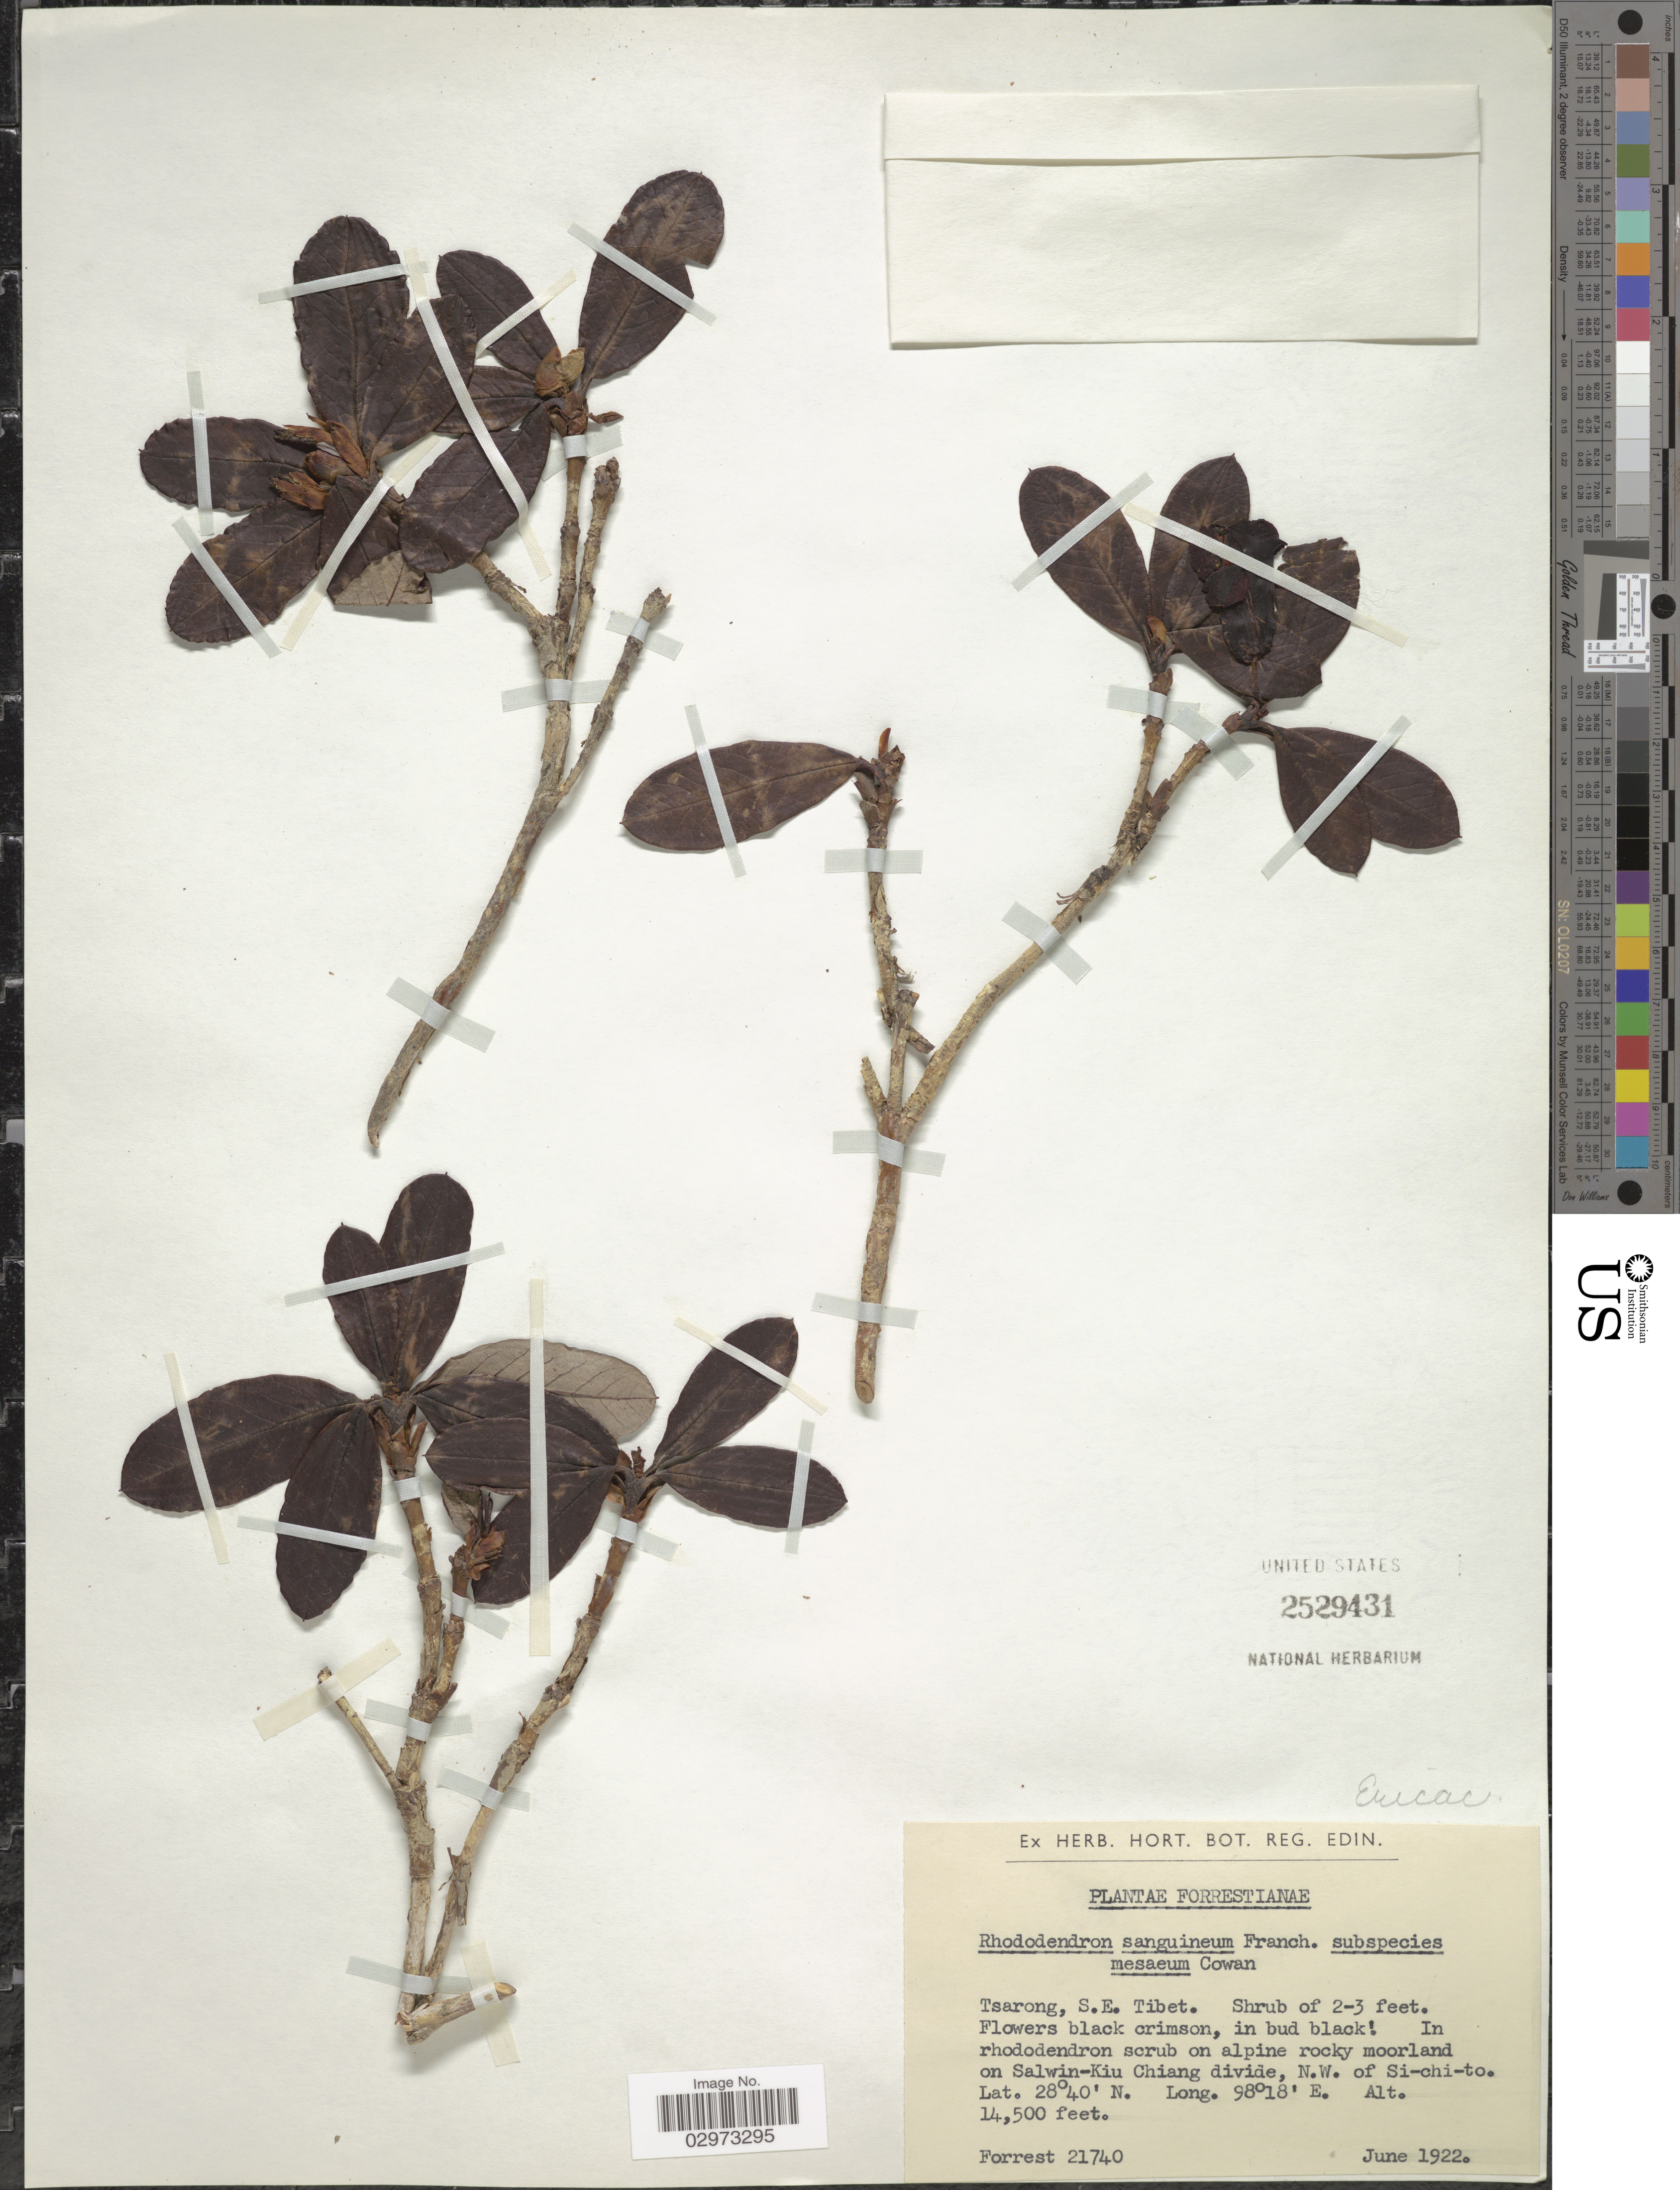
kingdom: Plantae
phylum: Tracheophyta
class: Magnoliopsida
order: Ericales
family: Ericaceae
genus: Rhododendron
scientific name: Rhododendron sanguineum subsp. mesaeum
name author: Balf. f. ex Cowan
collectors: -. Forrest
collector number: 21740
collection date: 1922-06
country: China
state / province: Xizang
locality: Tsarong, S. E. Tibet. In rhododendron scrub on alpine rocky moorland on Salwin-Kiu Chiang divide, N. W. of Si-chi-to.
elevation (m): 4420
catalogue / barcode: US 2529431